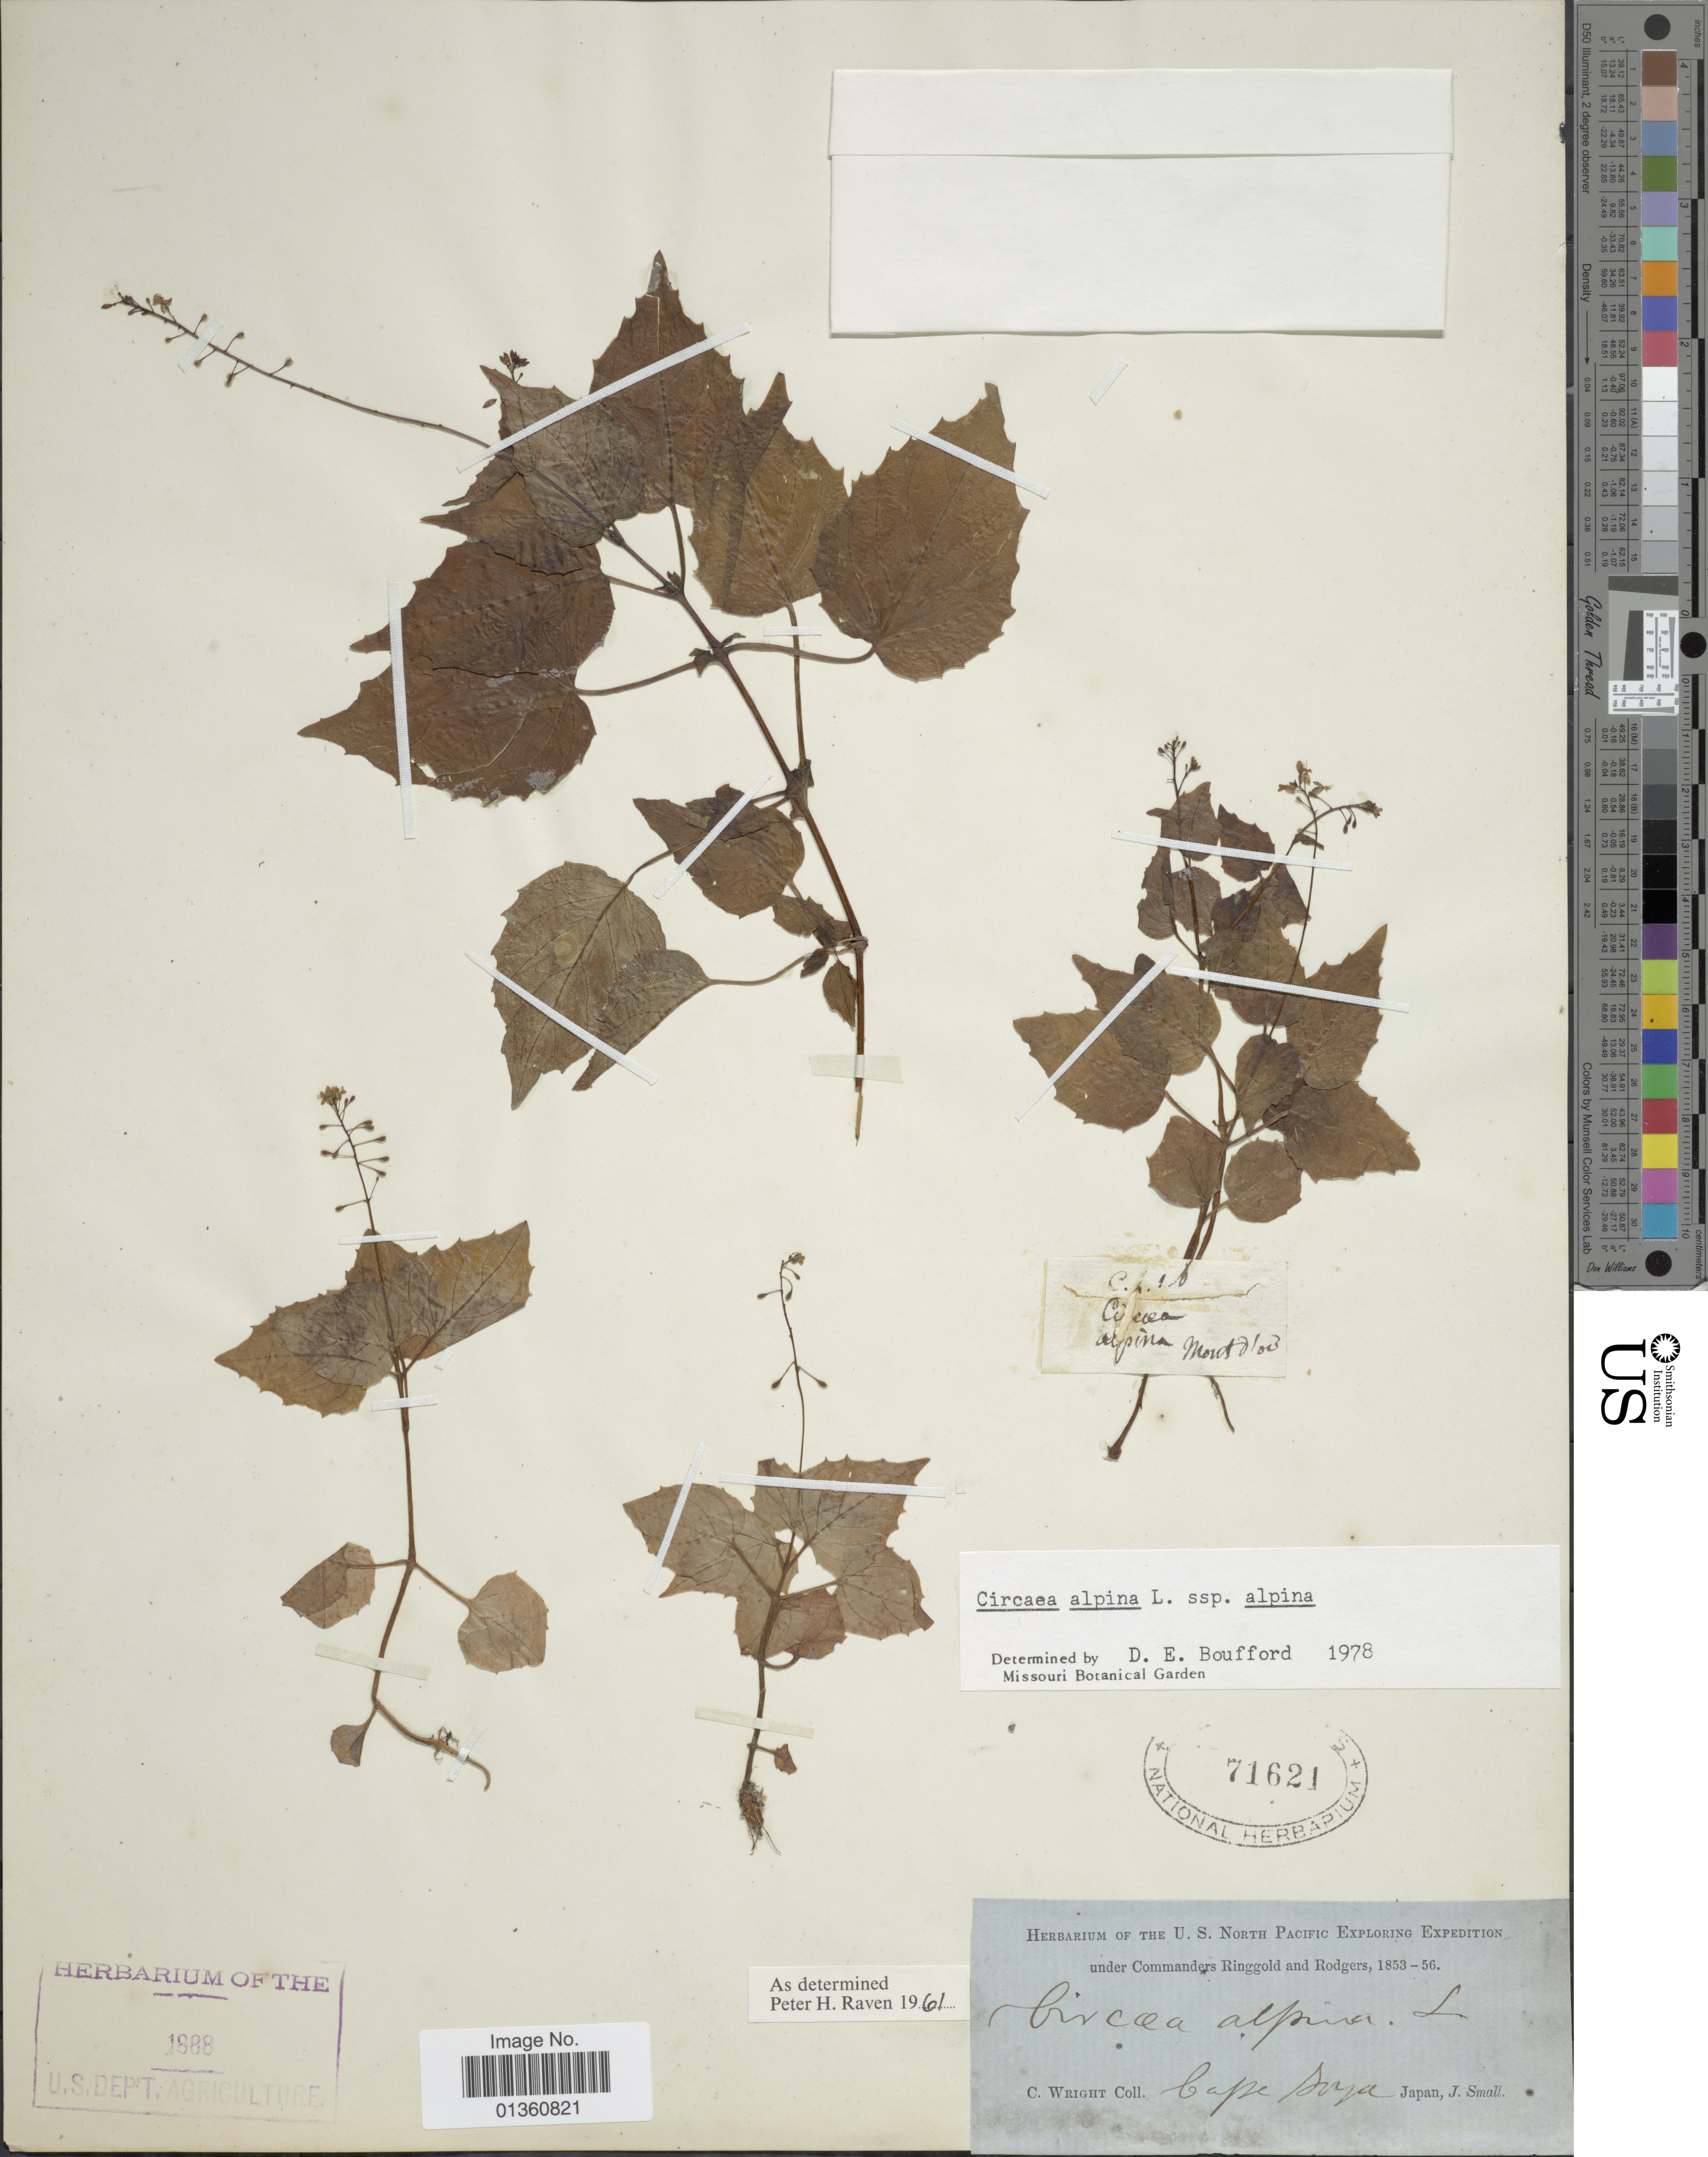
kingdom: Plantae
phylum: Tracheophyta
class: Magnoliopsida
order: Myrtales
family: Onagraceae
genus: Circaea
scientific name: Circaea alpina subsp. alpina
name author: L.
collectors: C. Wright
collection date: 1853/1856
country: Japan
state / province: Hokkaido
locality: Cape Soya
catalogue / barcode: US 71621